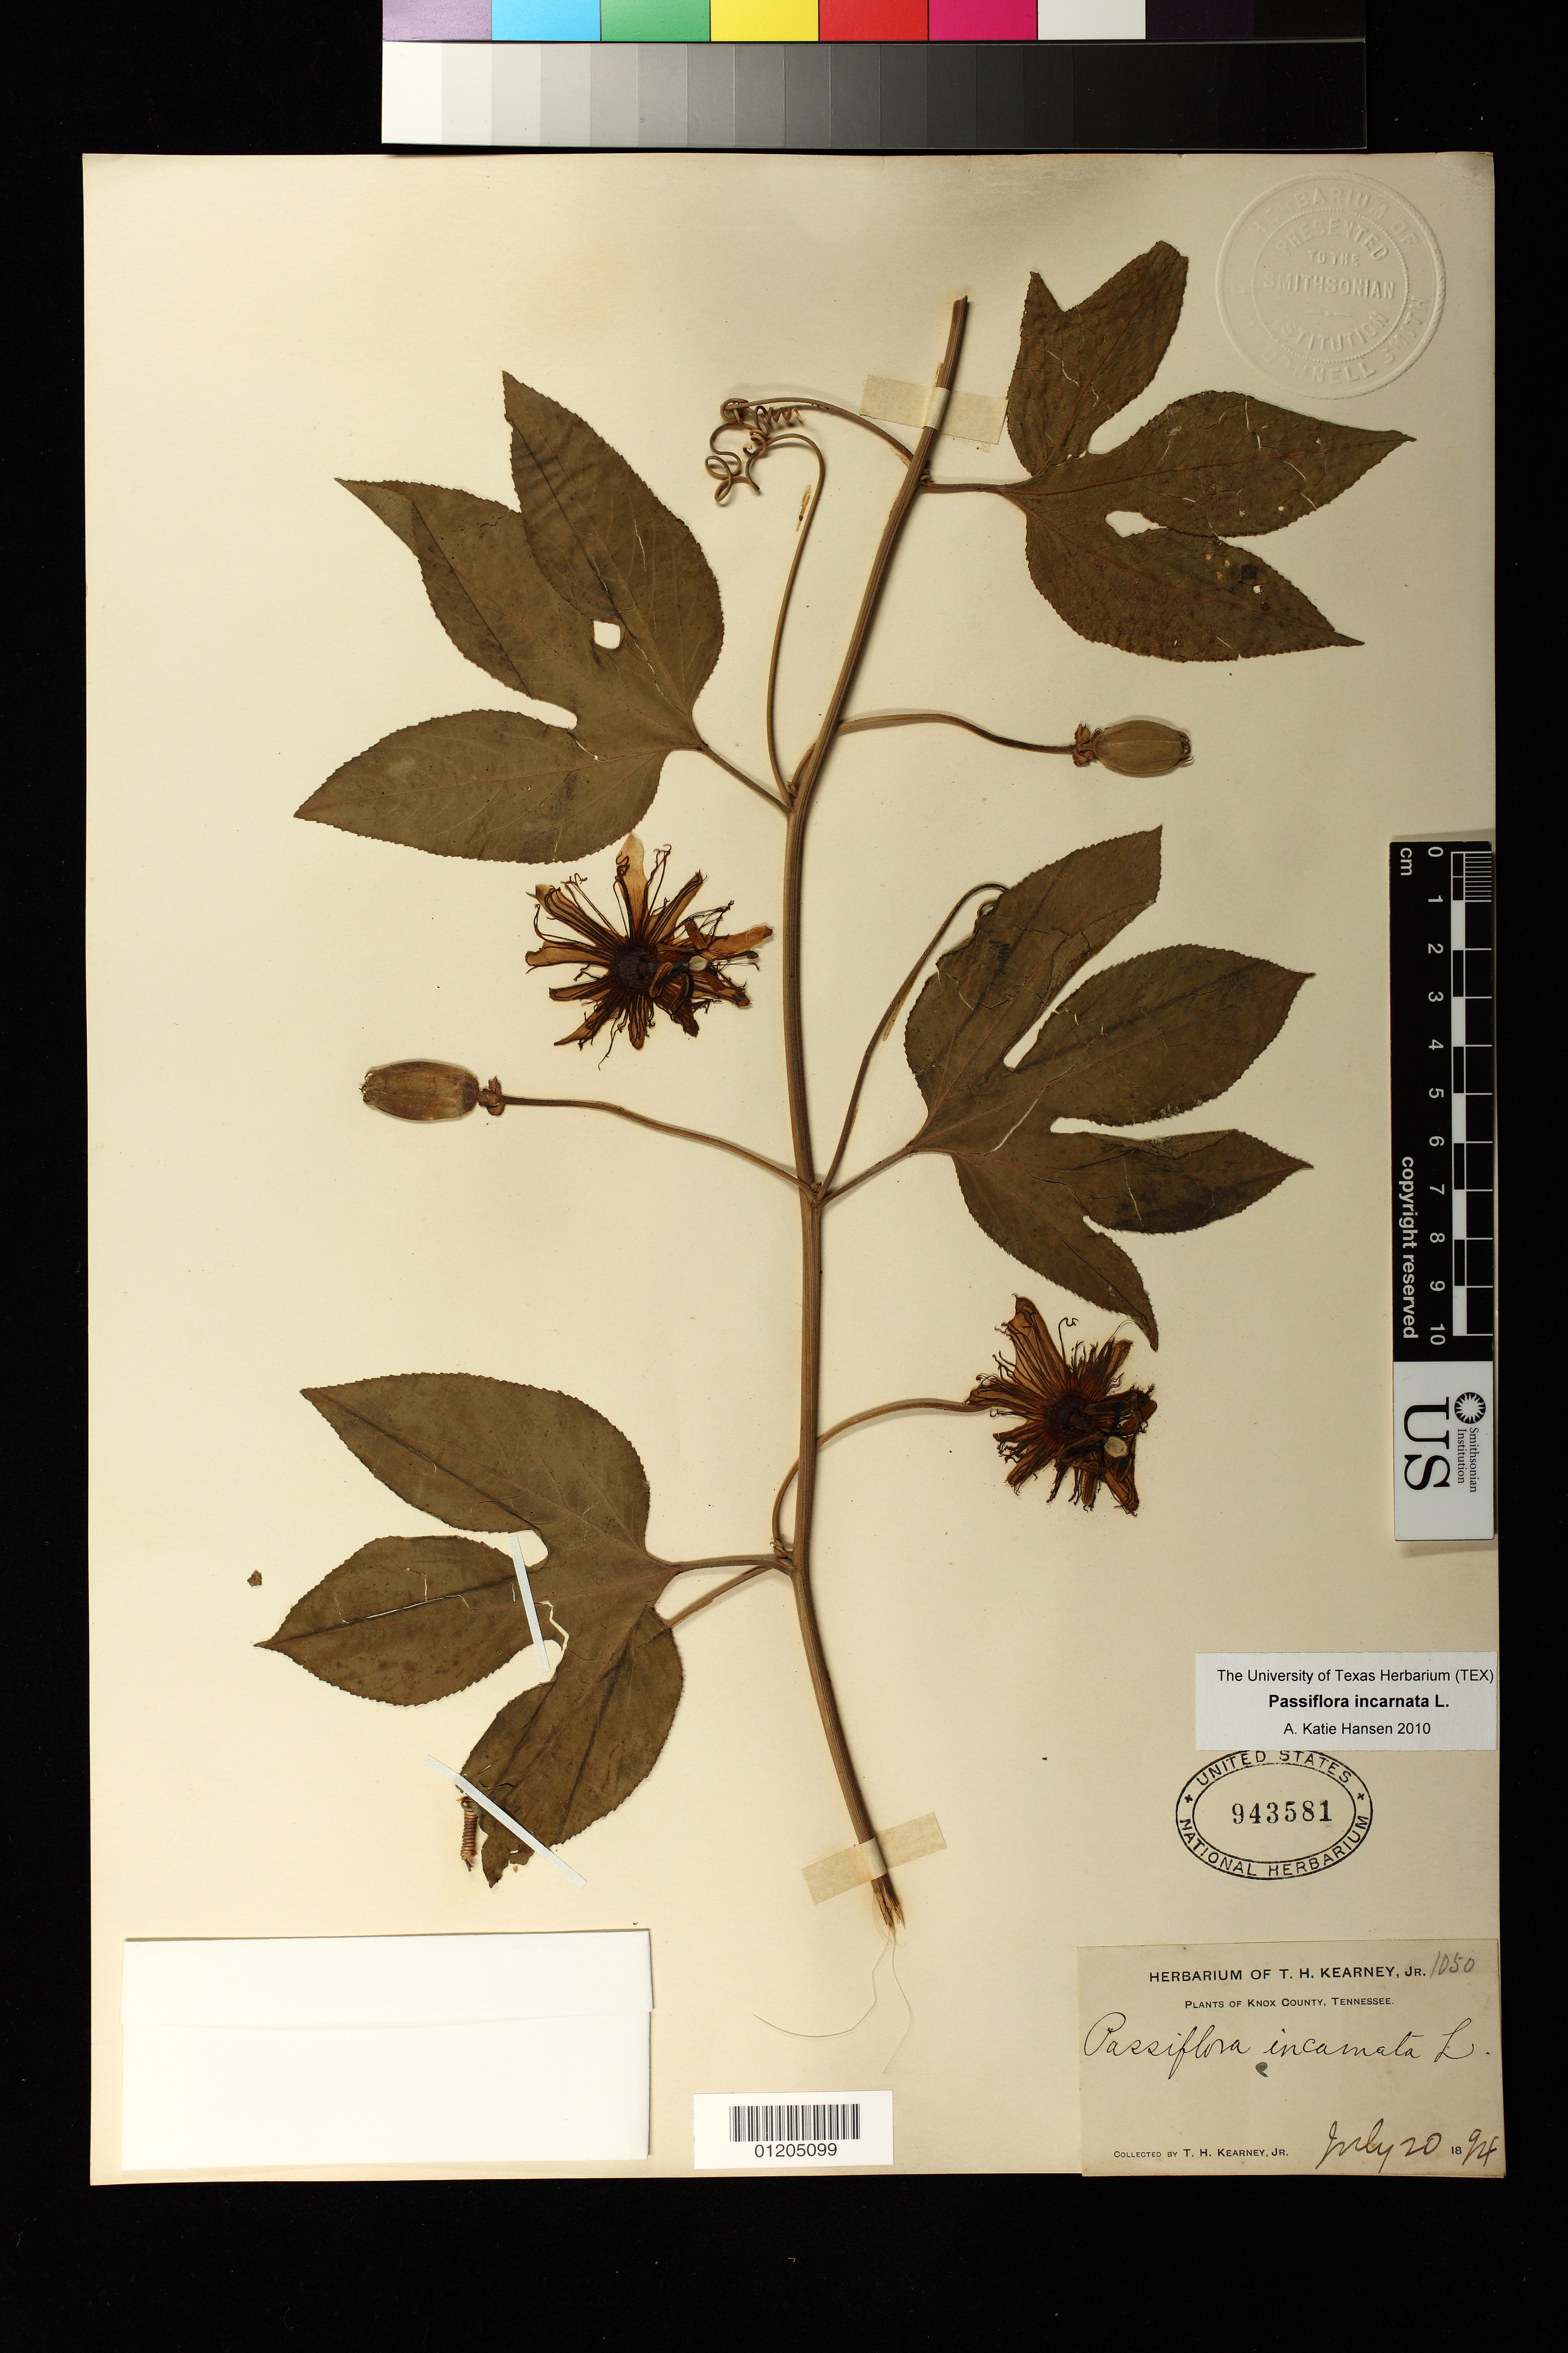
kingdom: Plantae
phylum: Tracheophyta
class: Magnoliopsida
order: Malpighiales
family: Passifloraceae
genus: Passiflora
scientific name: Passiflora incarnata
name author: L.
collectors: T. H. Kearney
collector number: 1050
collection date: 1894-07-20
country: United States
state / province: Tennessee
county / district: Knox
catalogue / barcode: US 943581